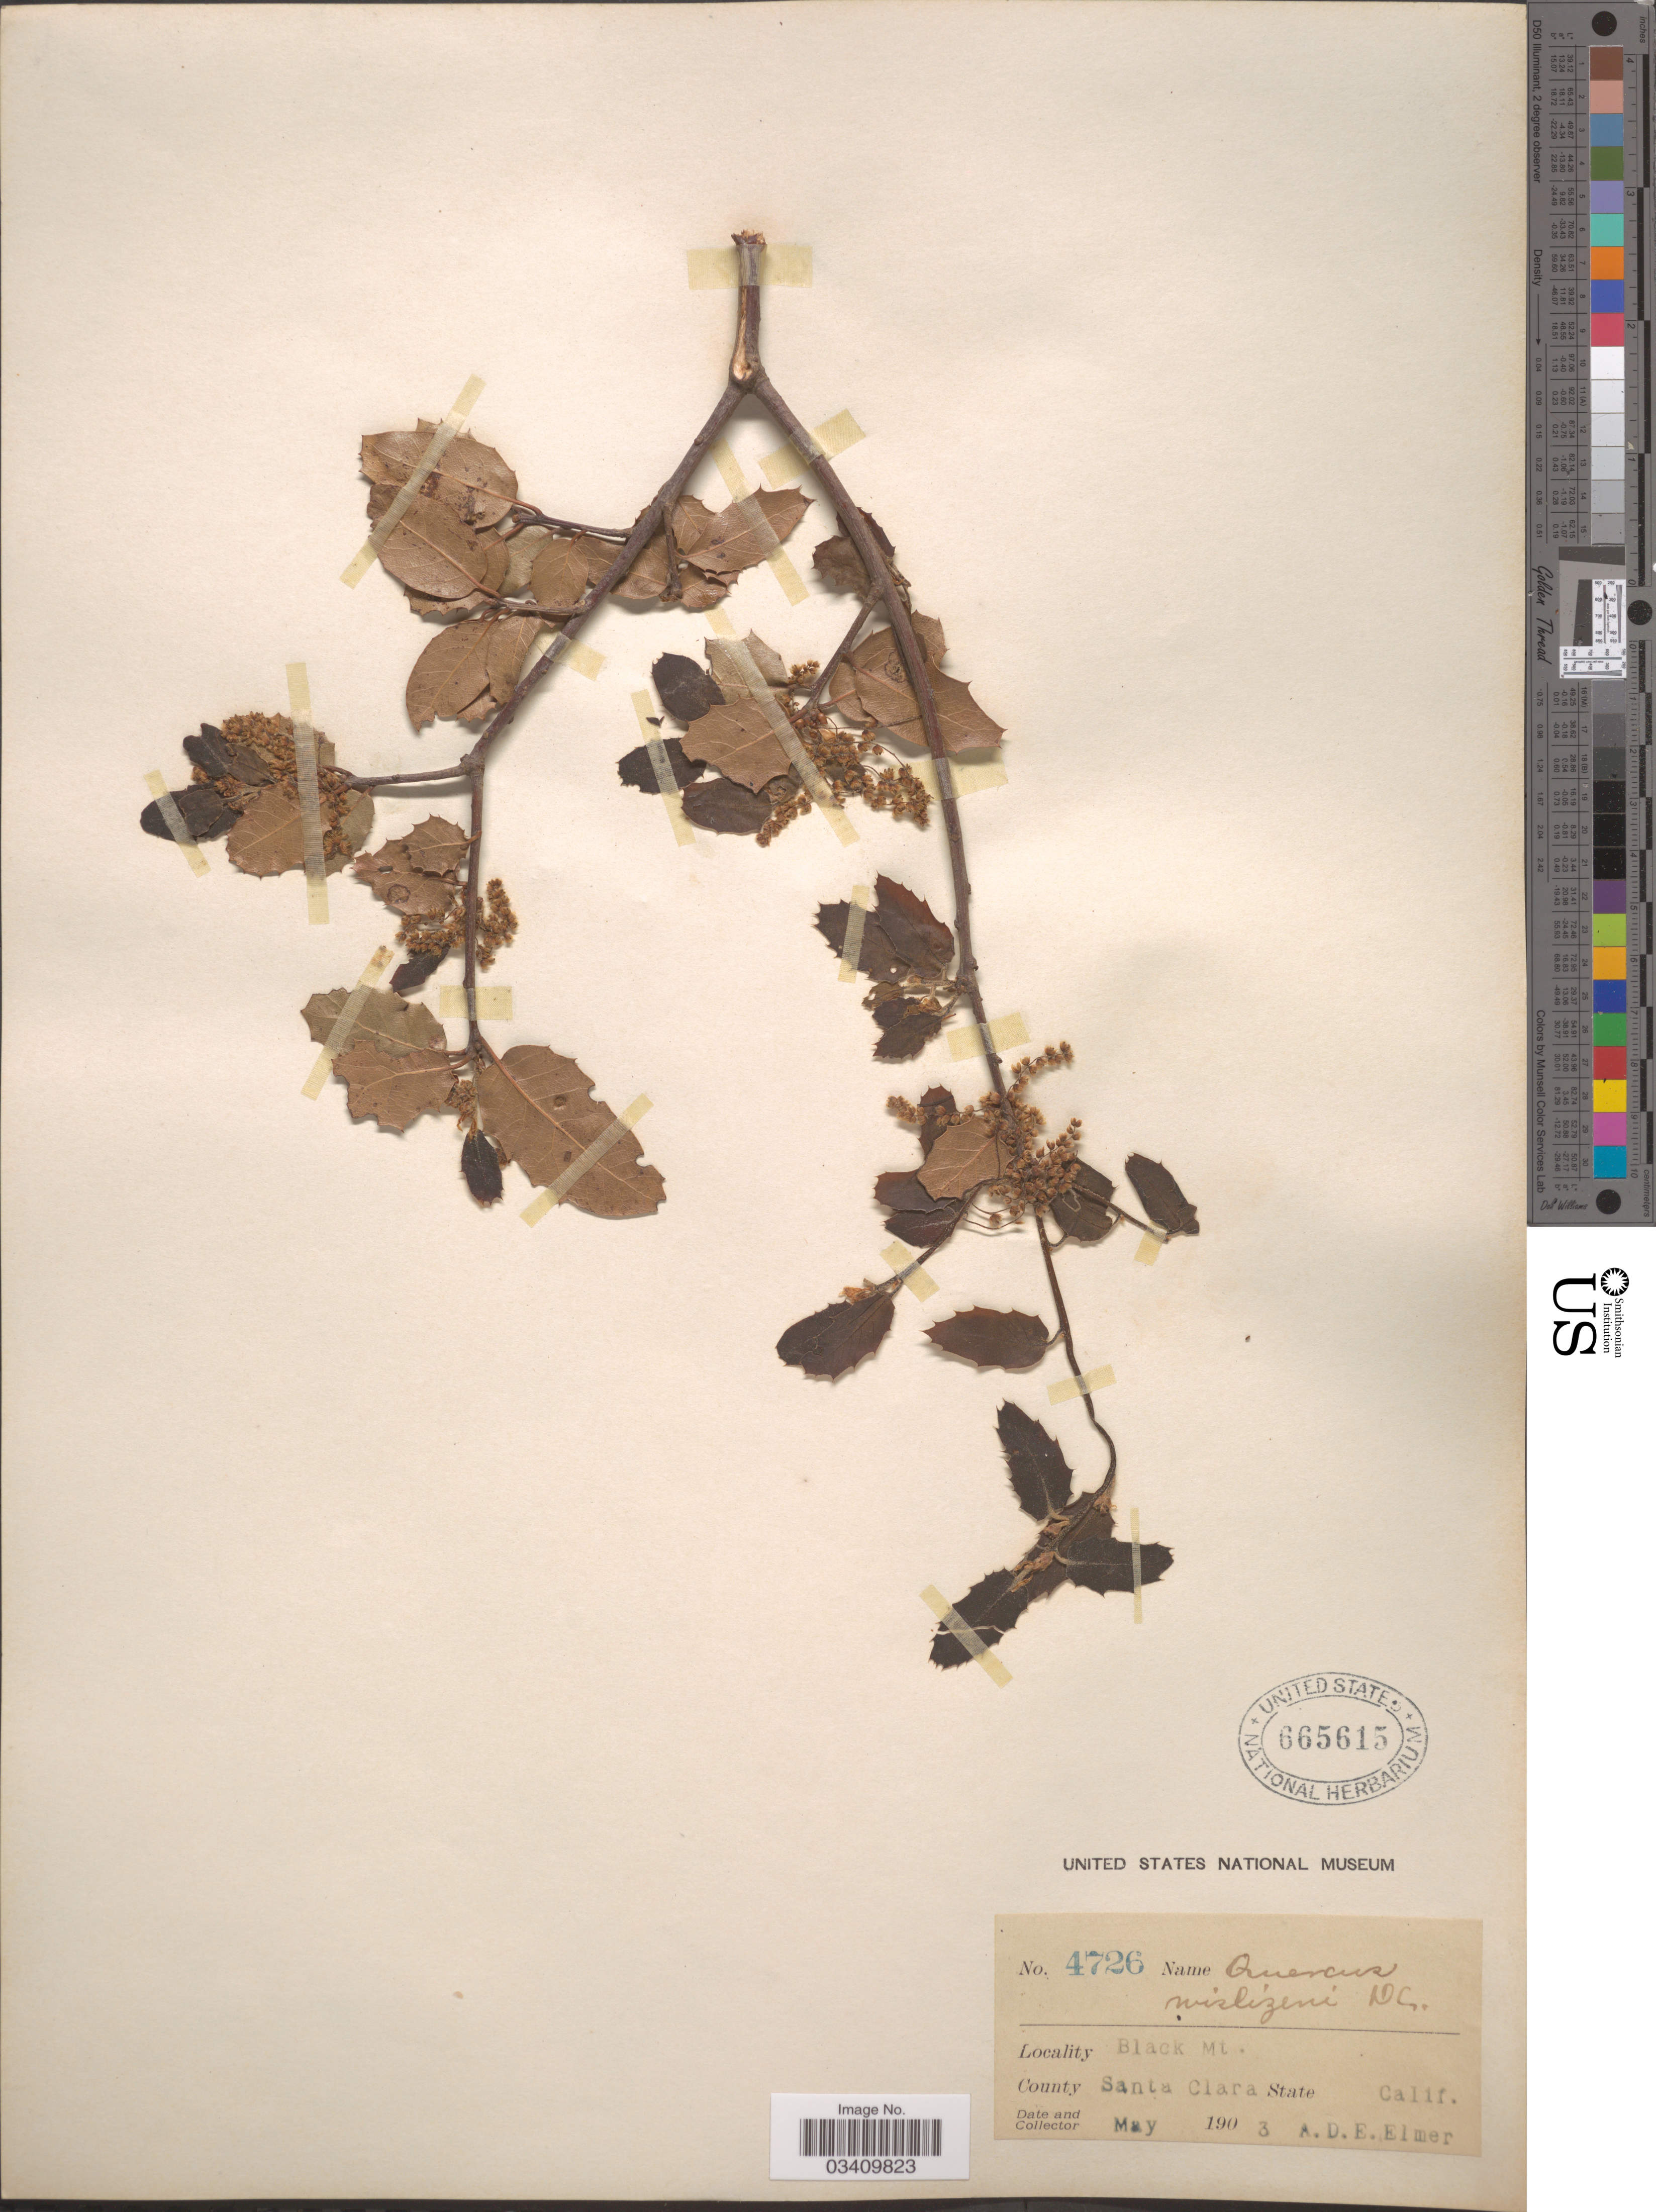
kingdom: Plantae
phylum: Tracheophyta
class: Magnoliopsida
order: Fagales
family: Fagaceae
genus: Quercus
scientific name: Quercus wislizeni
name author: A. DC.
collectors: A. D. E. Elmer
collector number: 4726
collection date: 1903-05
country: United States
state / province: California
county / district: Santa Clara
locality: Black Mt. County Santa Clara.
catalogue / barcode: US 665615